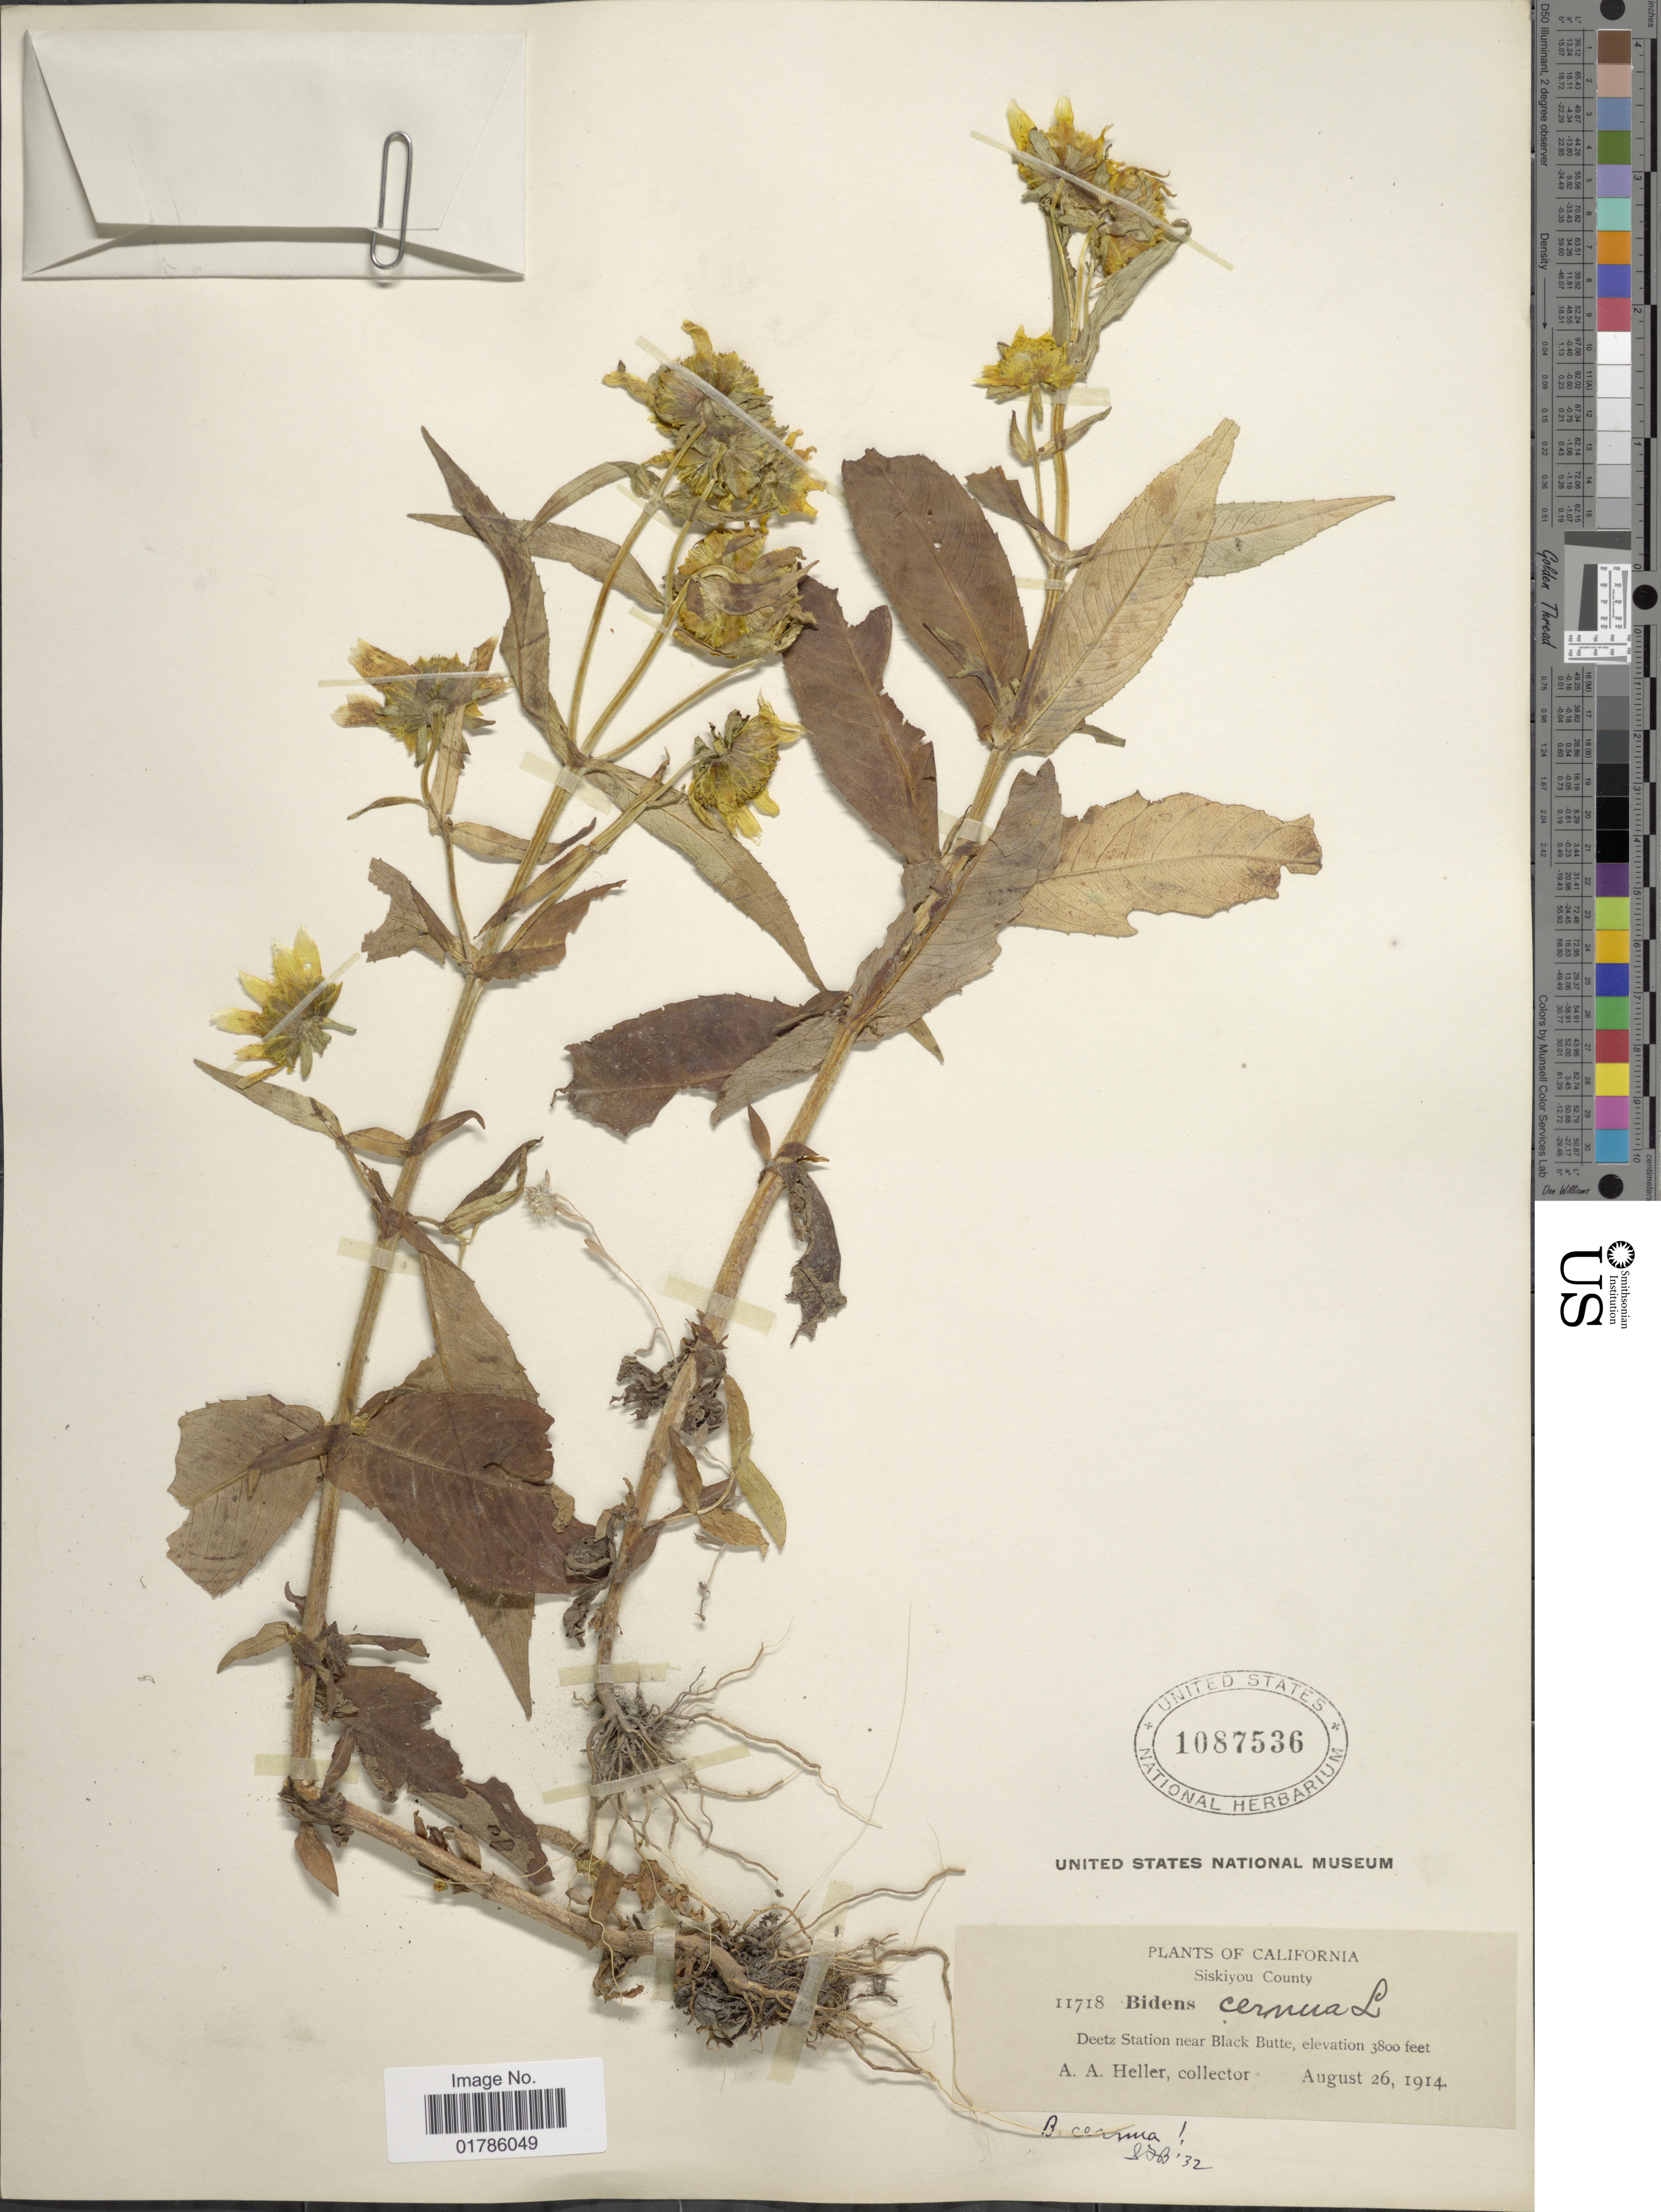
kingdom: Plantae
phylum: Tracheophyta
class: Magnoliopsida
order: Asterales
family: Asteraceae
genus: Bidens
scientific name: Bidens cernua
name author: L.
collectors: A. A. Heller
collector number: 11718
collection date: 1914-08-26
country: United States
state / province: California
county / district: Siskiyou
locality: Siskiyou County, Deetz Station near Black Butte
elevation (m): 1158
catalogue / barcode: US 1087536